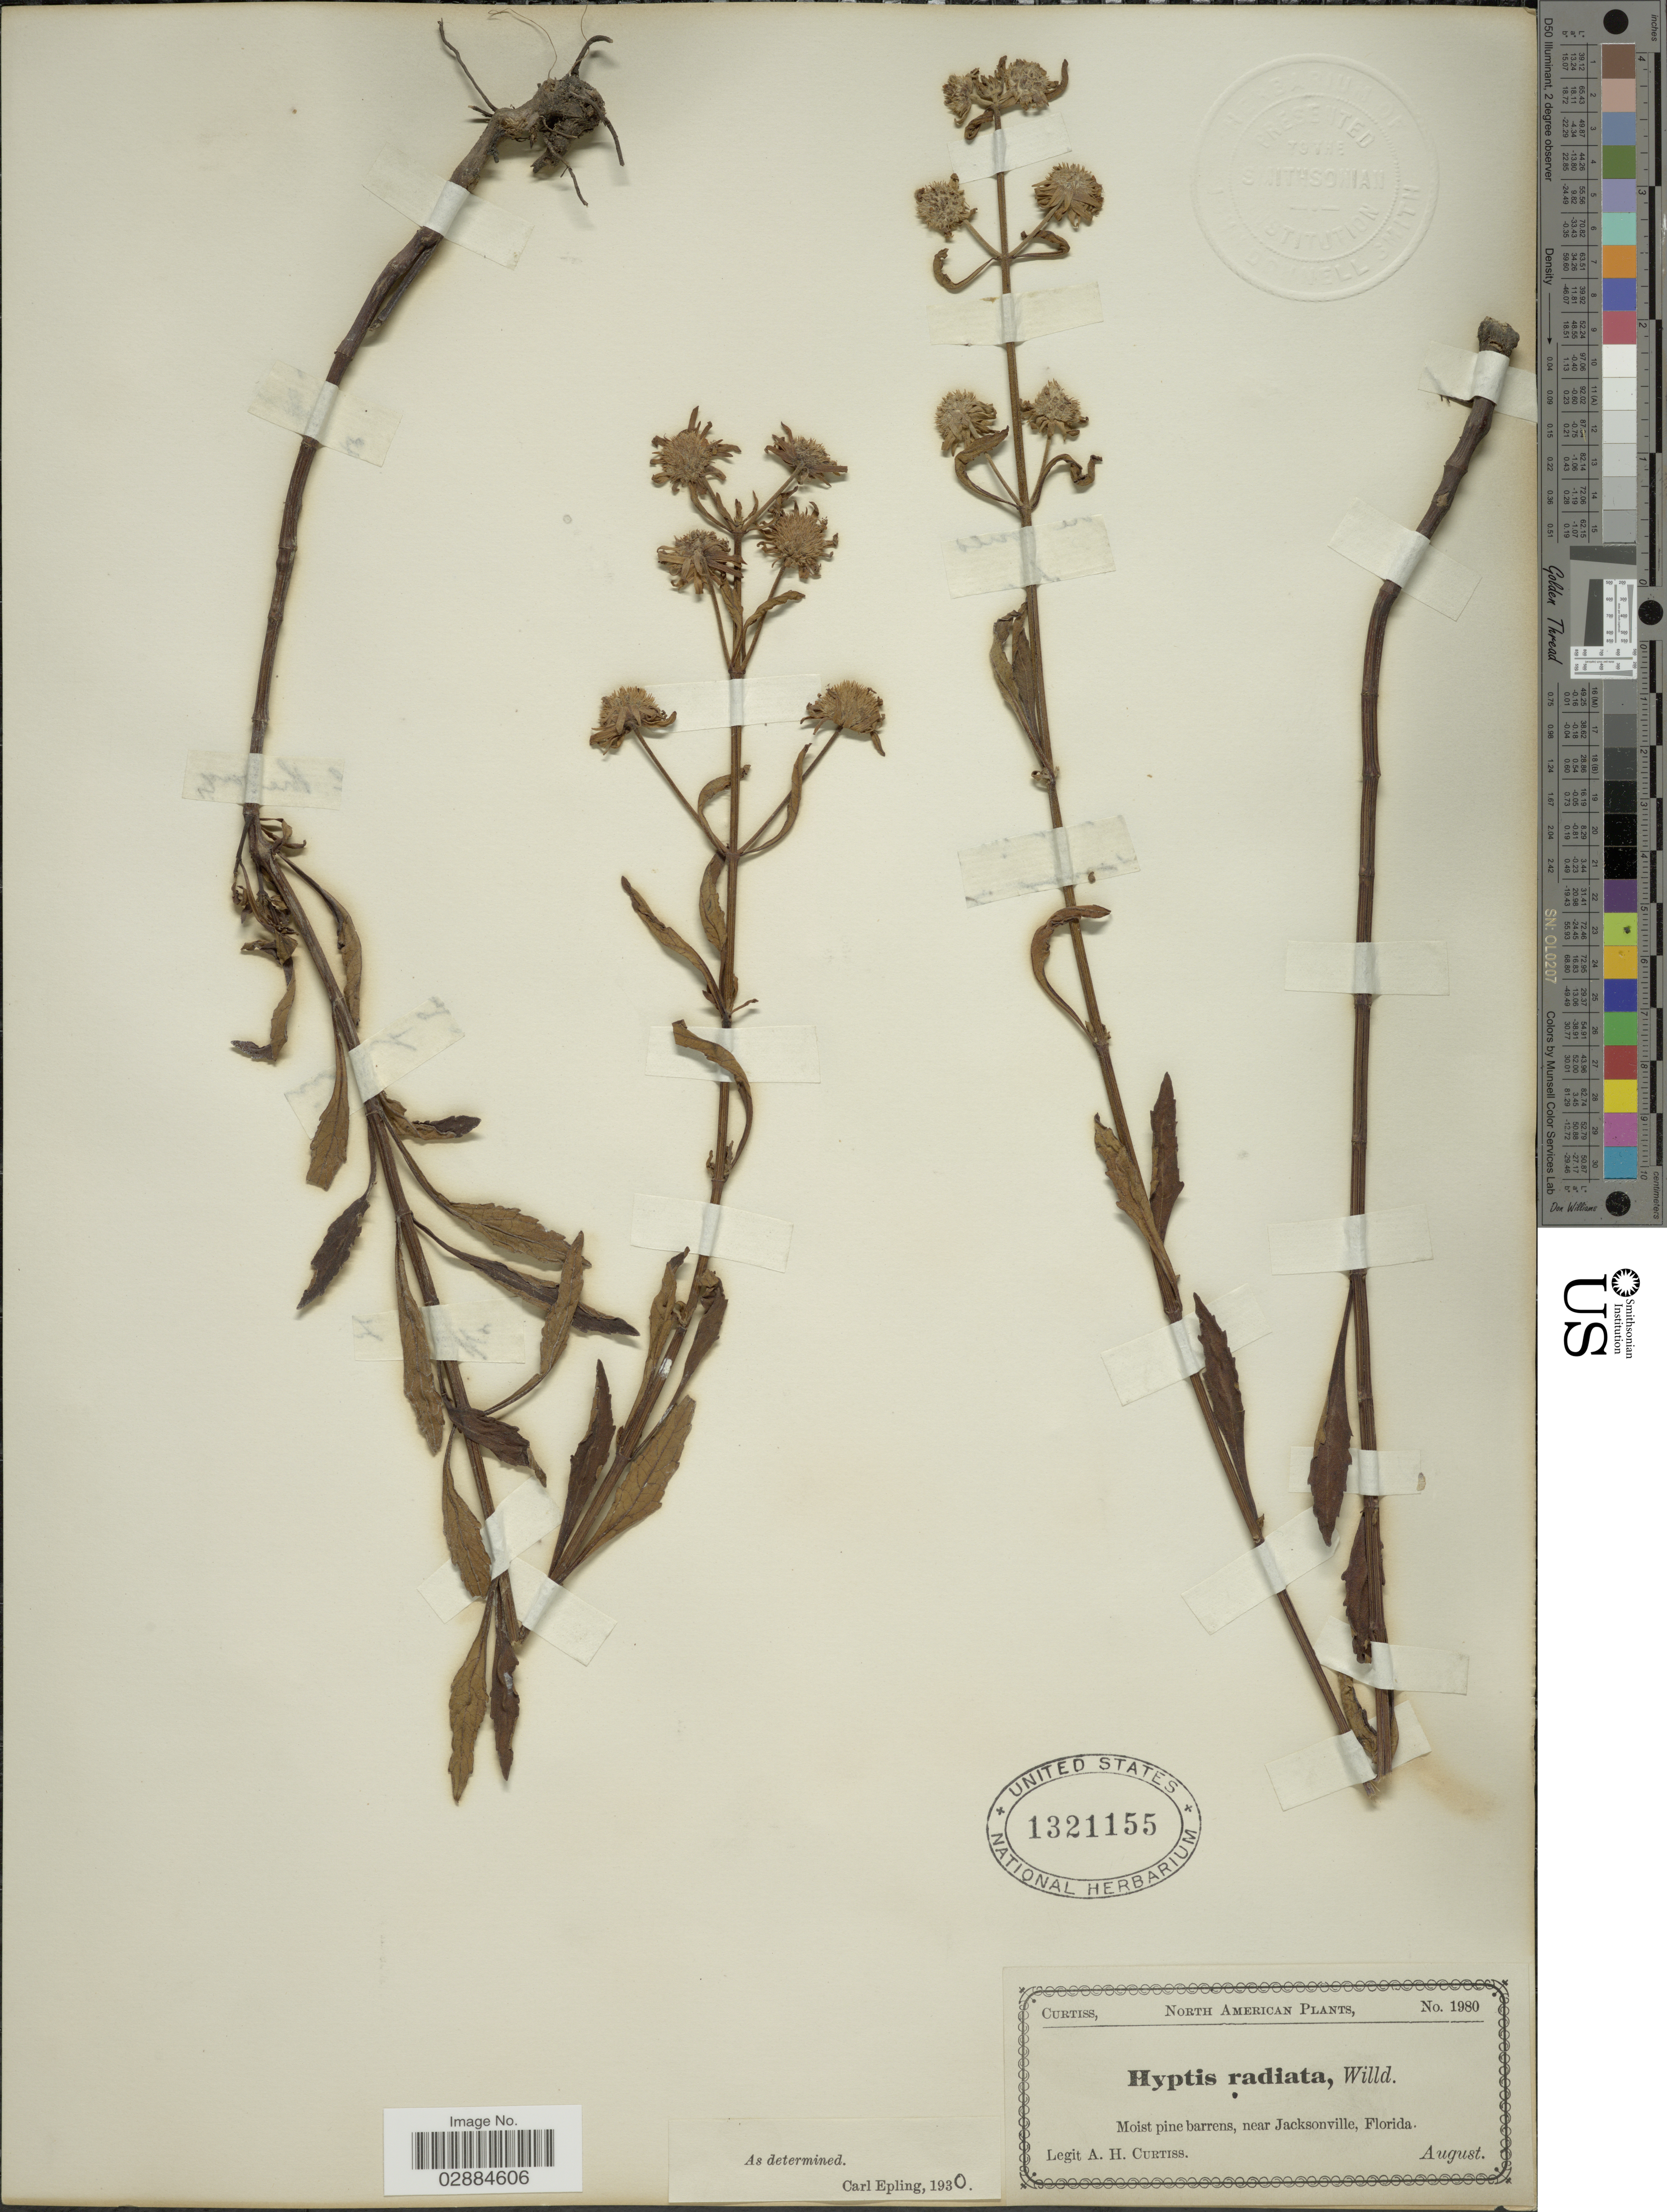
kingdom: Plantae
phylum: Tracheophyta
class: Magnoliopsida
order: Lamiales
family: Lamiaceae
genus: Hyptis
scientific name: Hyptis radiata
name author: Kunth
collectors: A. H. Curtiss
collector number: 1980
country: United States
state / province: Florida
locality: Moist pine barrens, near Jacksonville, Florida.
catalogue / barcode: US 1321155